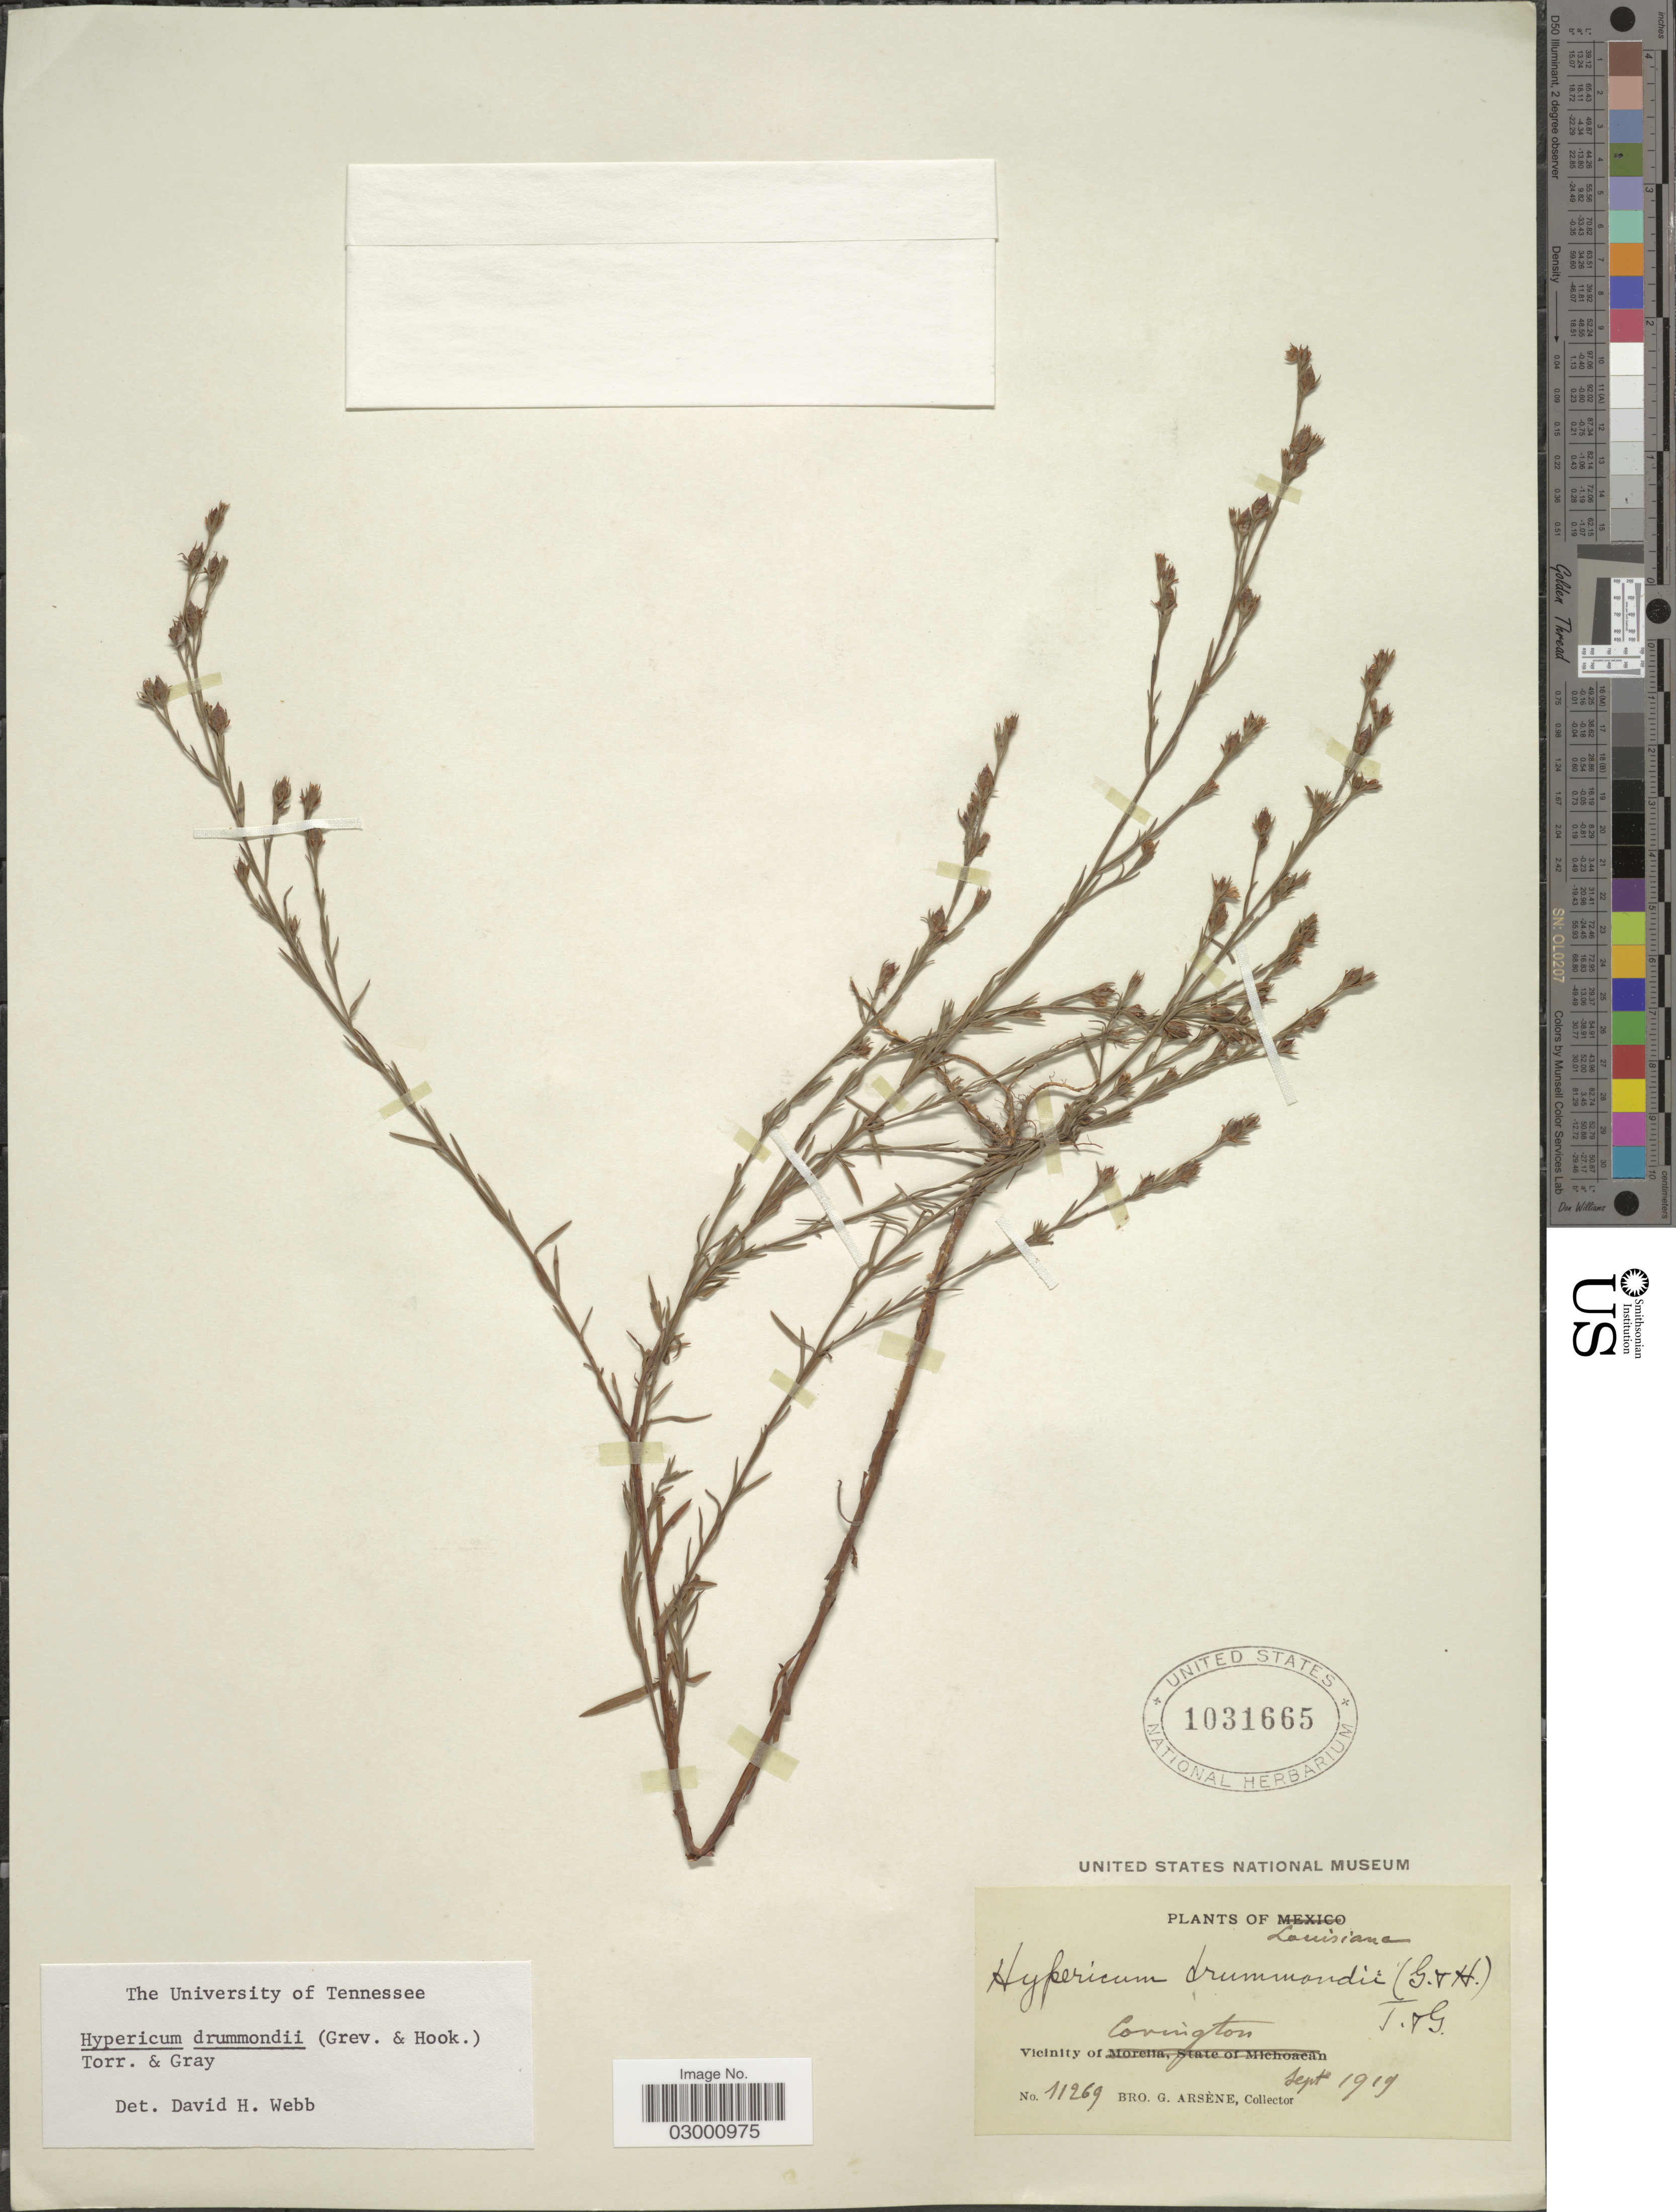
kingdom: Plantae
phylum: Tracheophyta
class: Magnoliopsida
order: Malpighiales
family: Hypericaceae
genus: Hypericum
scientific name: Hypericum drummondii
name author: (Grev. & Hook.) Torr. & A. Gray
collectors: Bro. G. Arsène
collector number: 11269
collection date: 1919-09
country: United States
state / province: Louisiana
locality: Vicinity of Covington.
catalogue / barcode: US 1031665